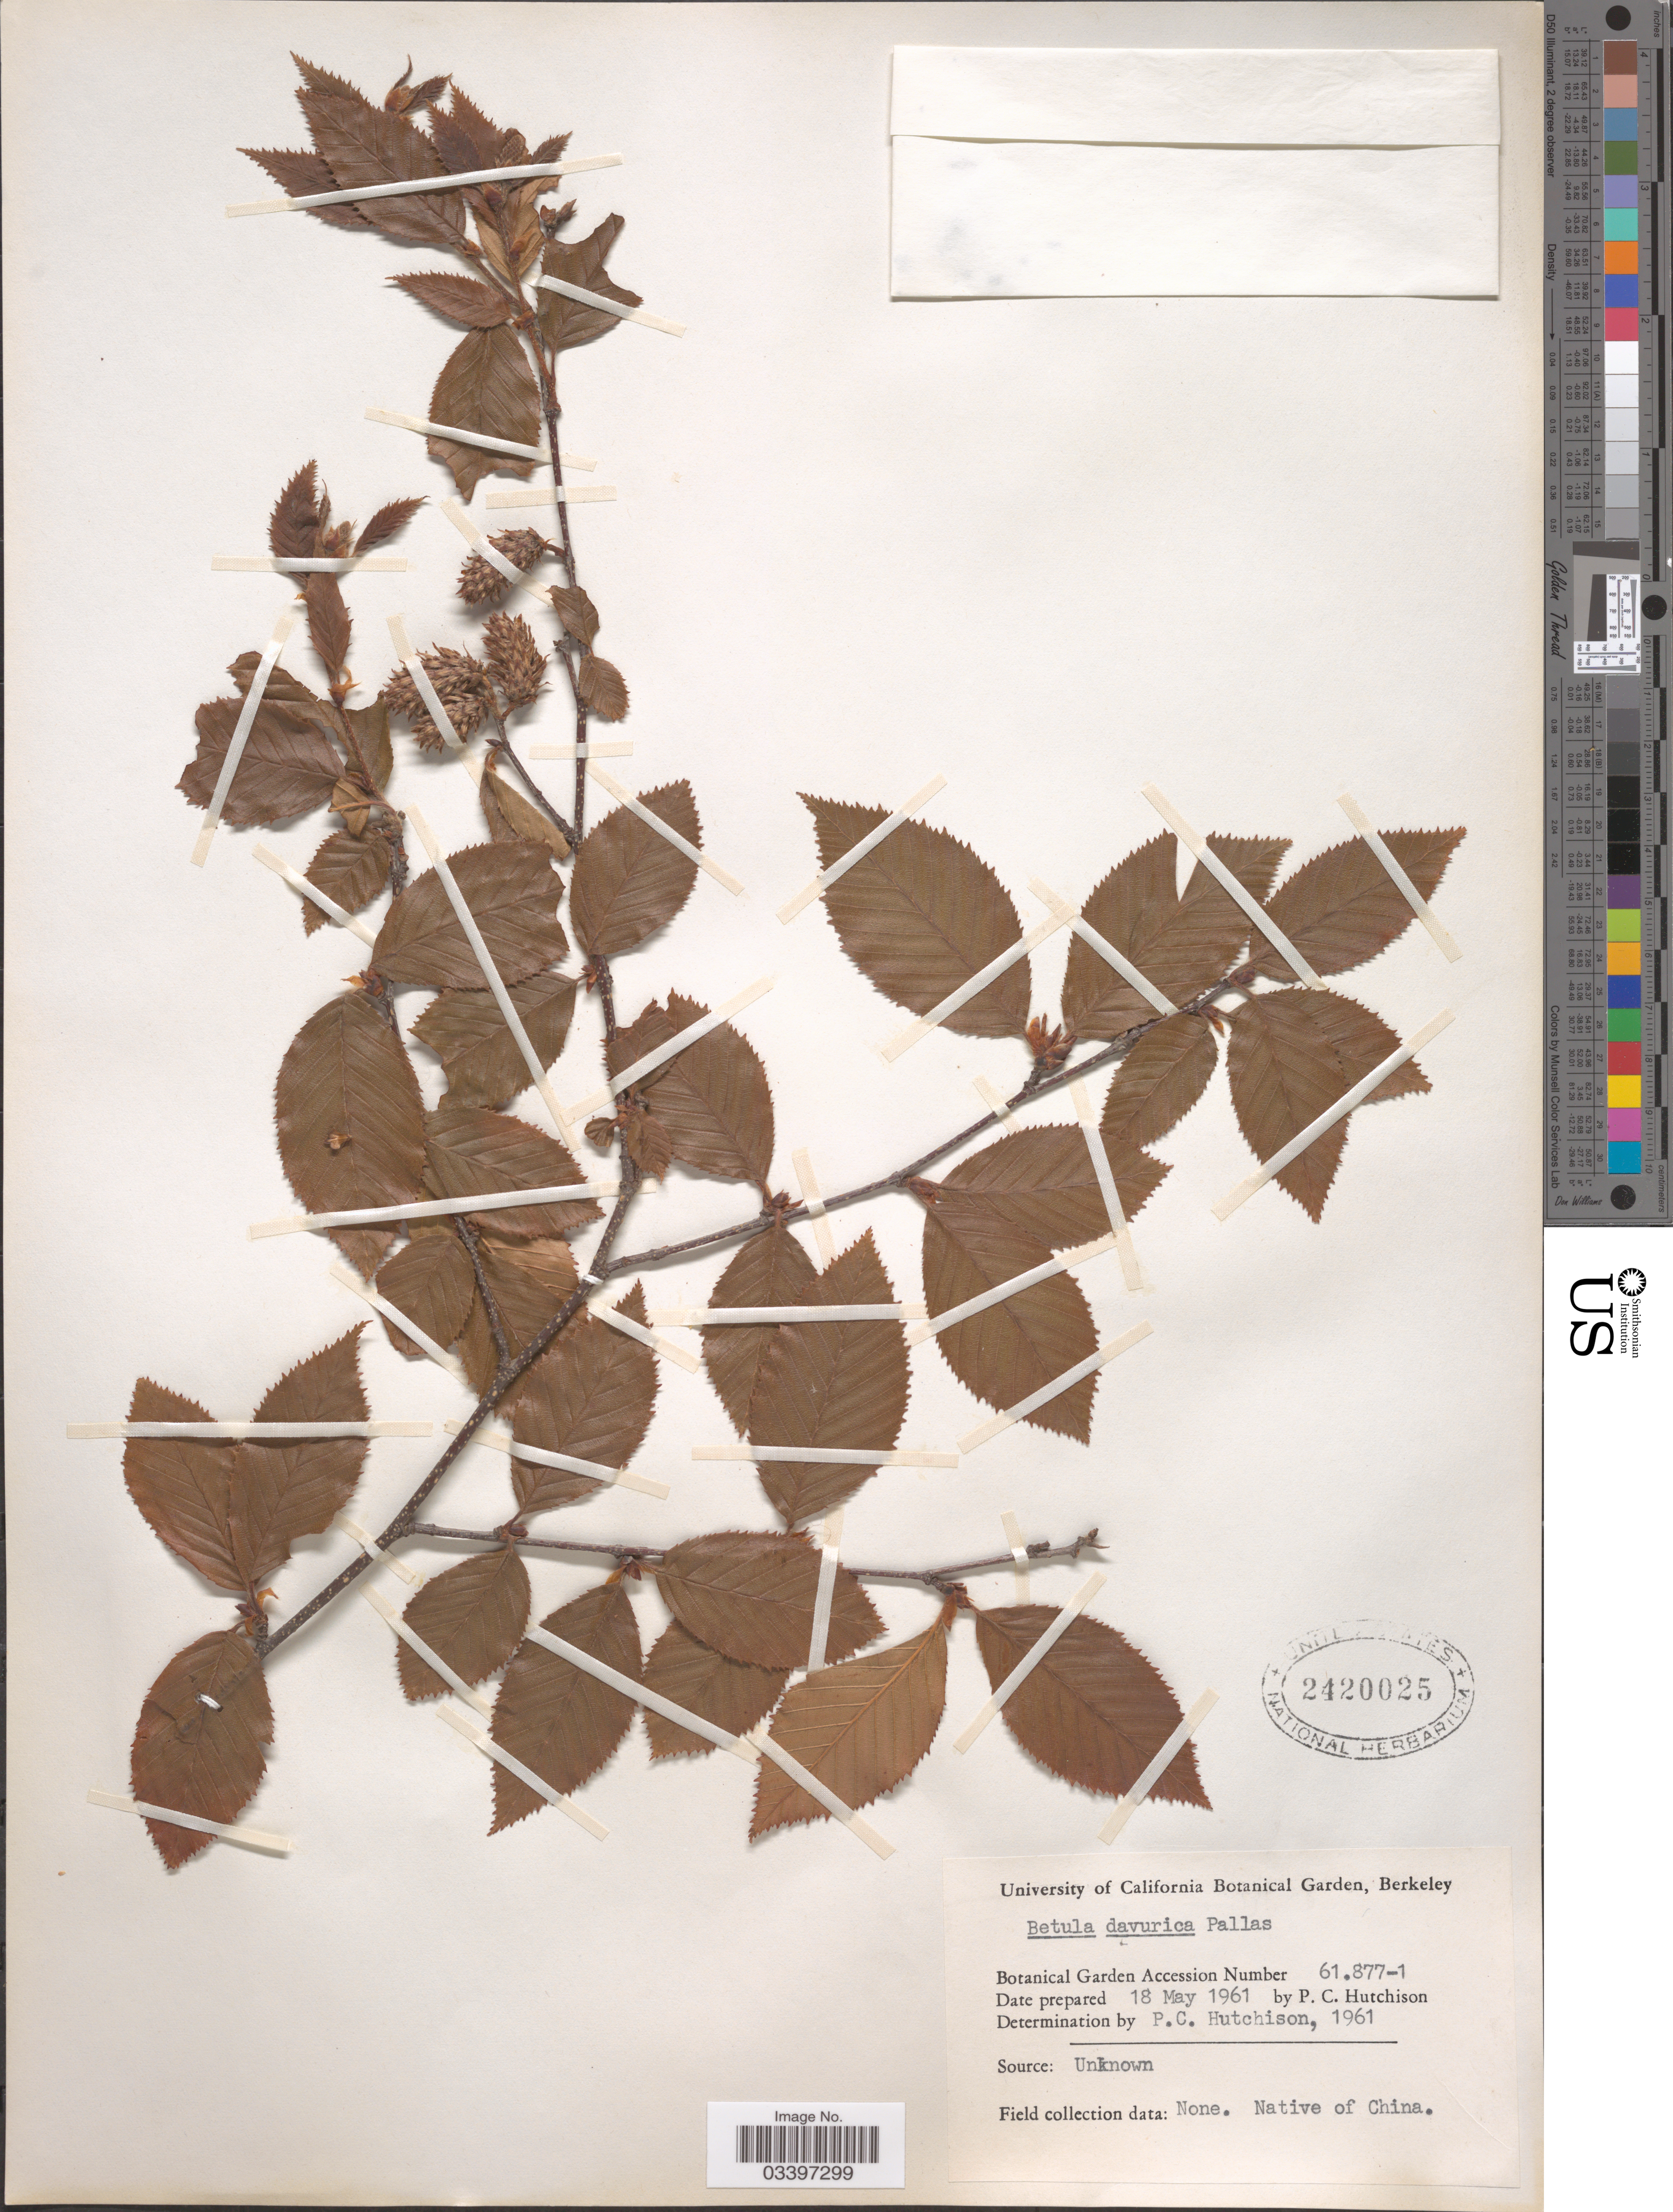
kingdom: Plantae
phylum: Tracheophyta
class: Magnoliopsida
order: Fagales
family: Betulaceae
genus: Betula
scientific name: Betula davurica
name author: Pall.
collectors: P. C. Hutchison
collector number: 61.877-1?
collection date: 1961-05-18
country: United States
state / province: California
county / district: Alameda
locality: University of California Botanical Garden, Berkeley.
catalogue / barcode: US 2420025